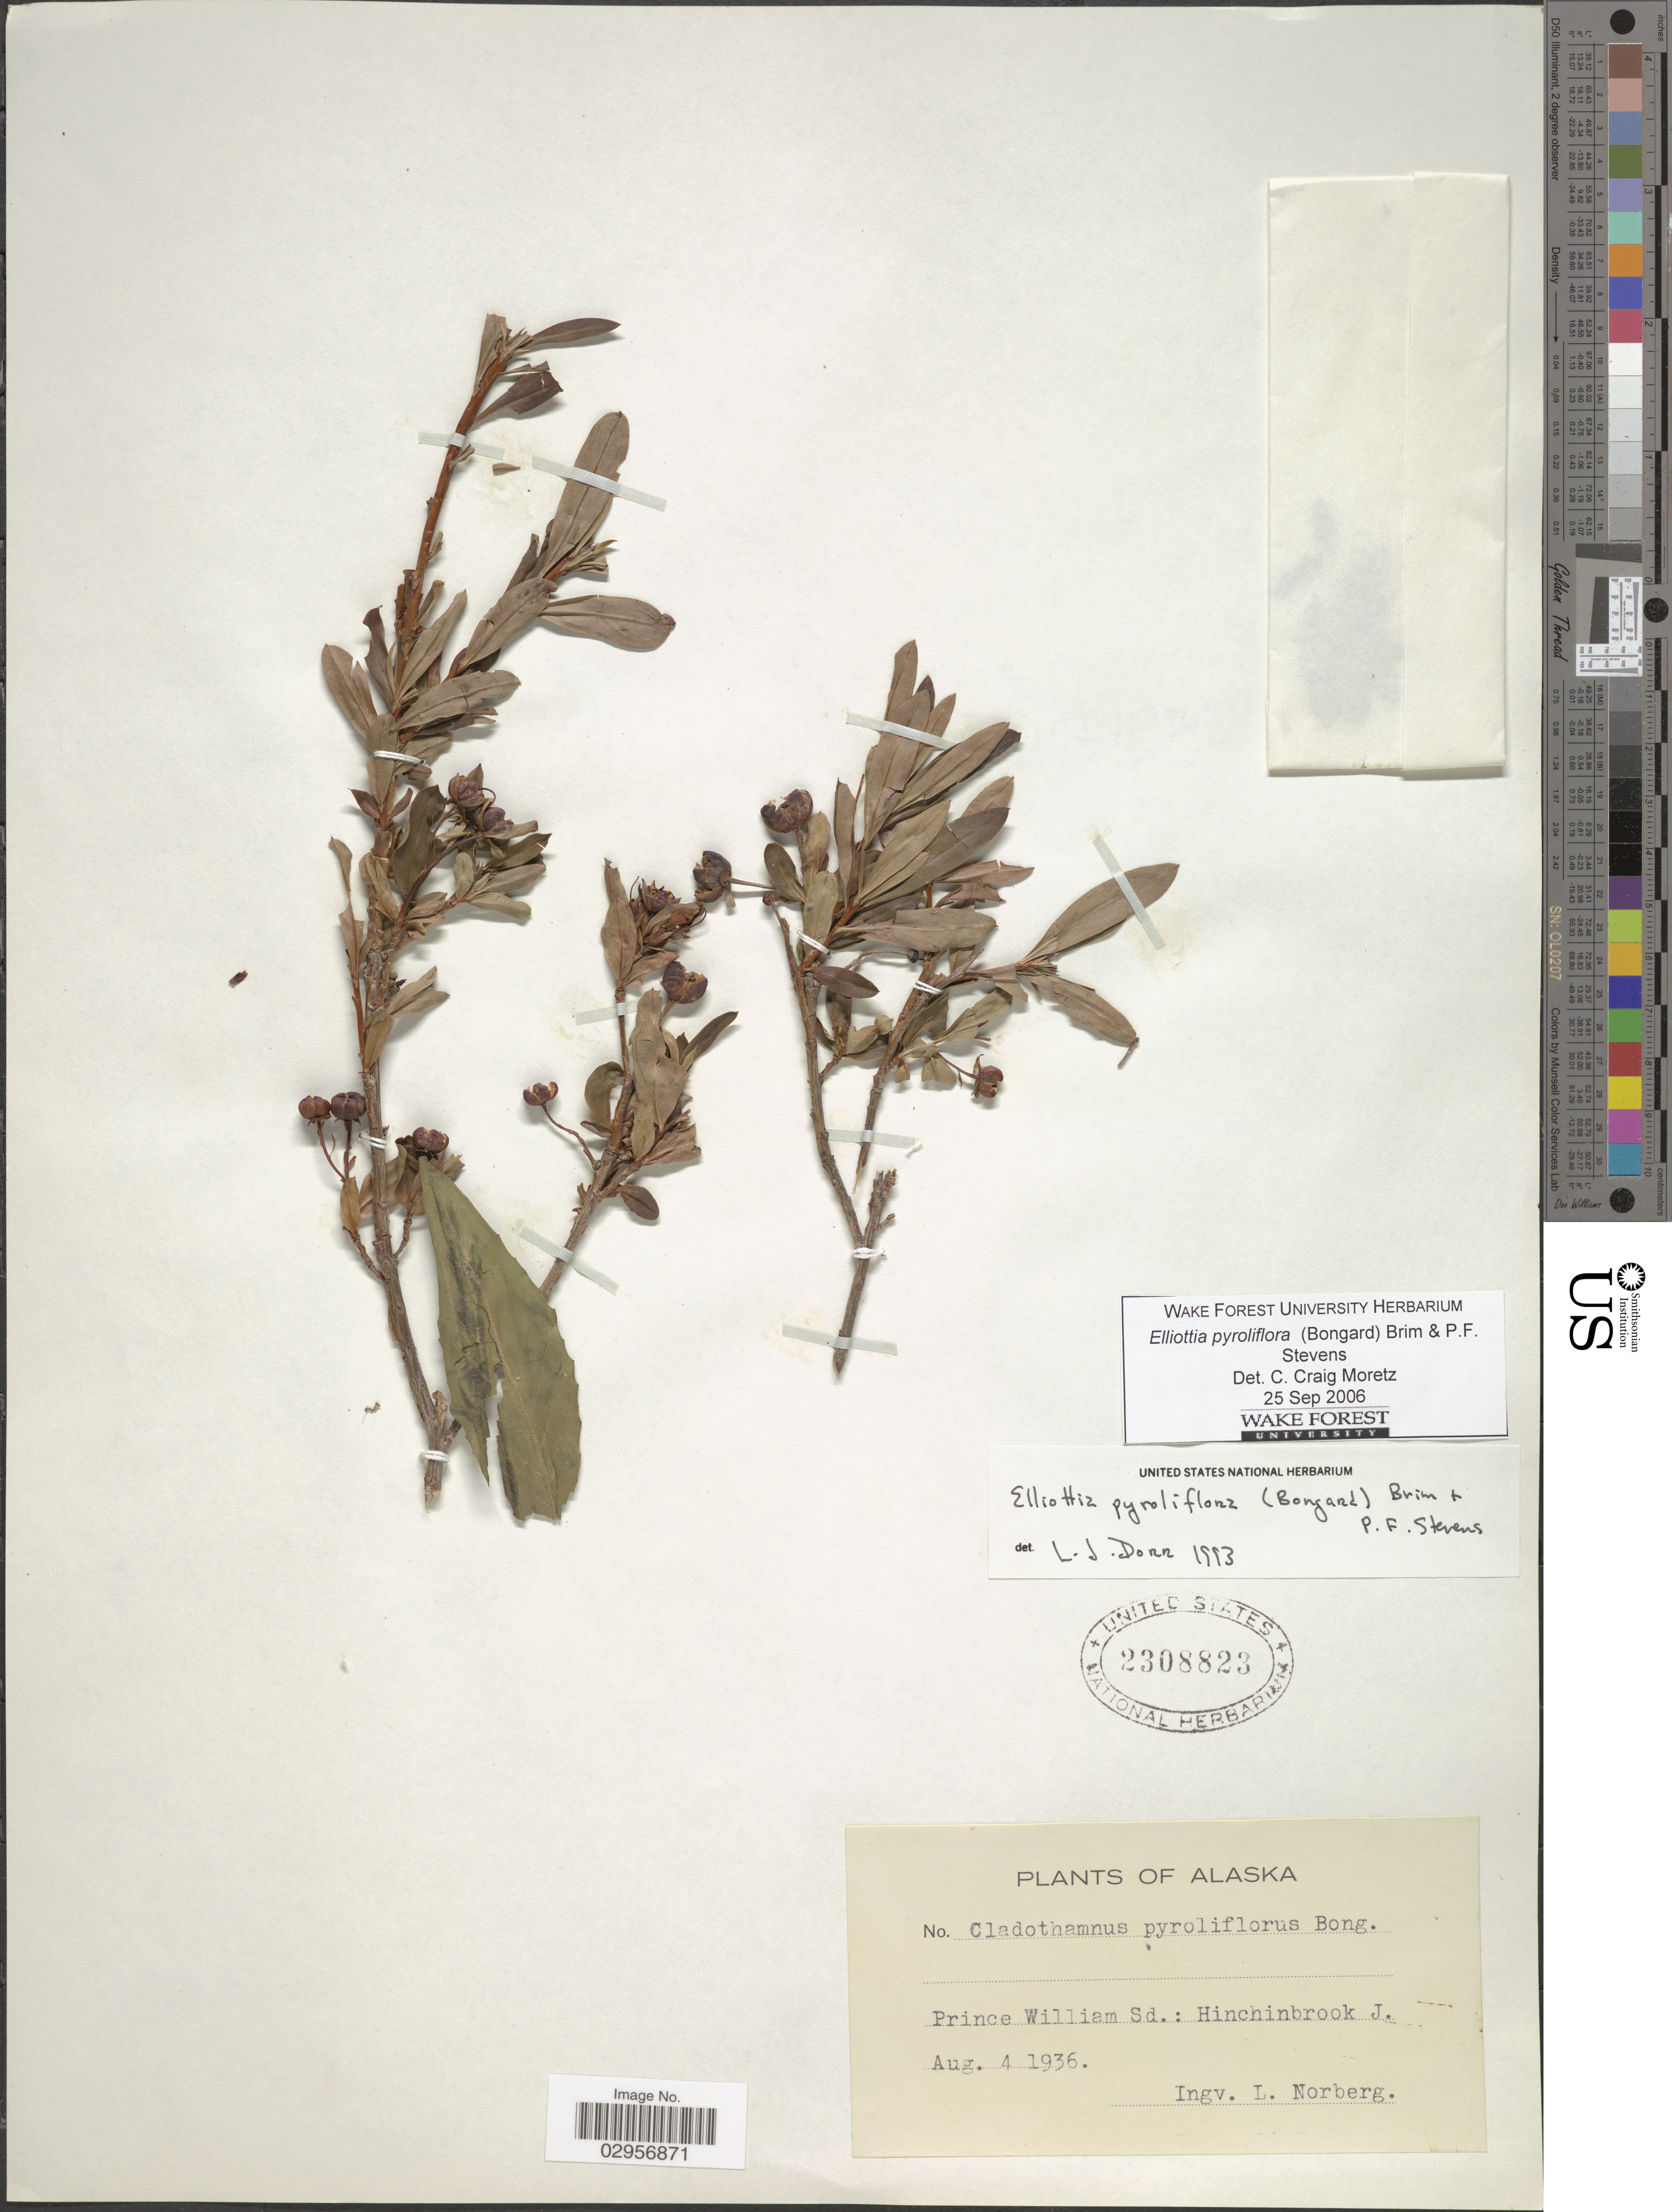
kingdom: Plantae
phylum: Tracheophyta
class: Magnoliopsida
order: Ericales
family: Ericaceae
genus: Elliottia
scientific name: Elliottia pyroliflora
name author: (Bong.) P.F. Stevens & Brim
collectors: I. Norberg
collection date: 1936-08-04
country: United States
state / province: Alaska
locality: Prince William Sd.: Hinchinbrook J.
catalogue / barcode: US 2308823